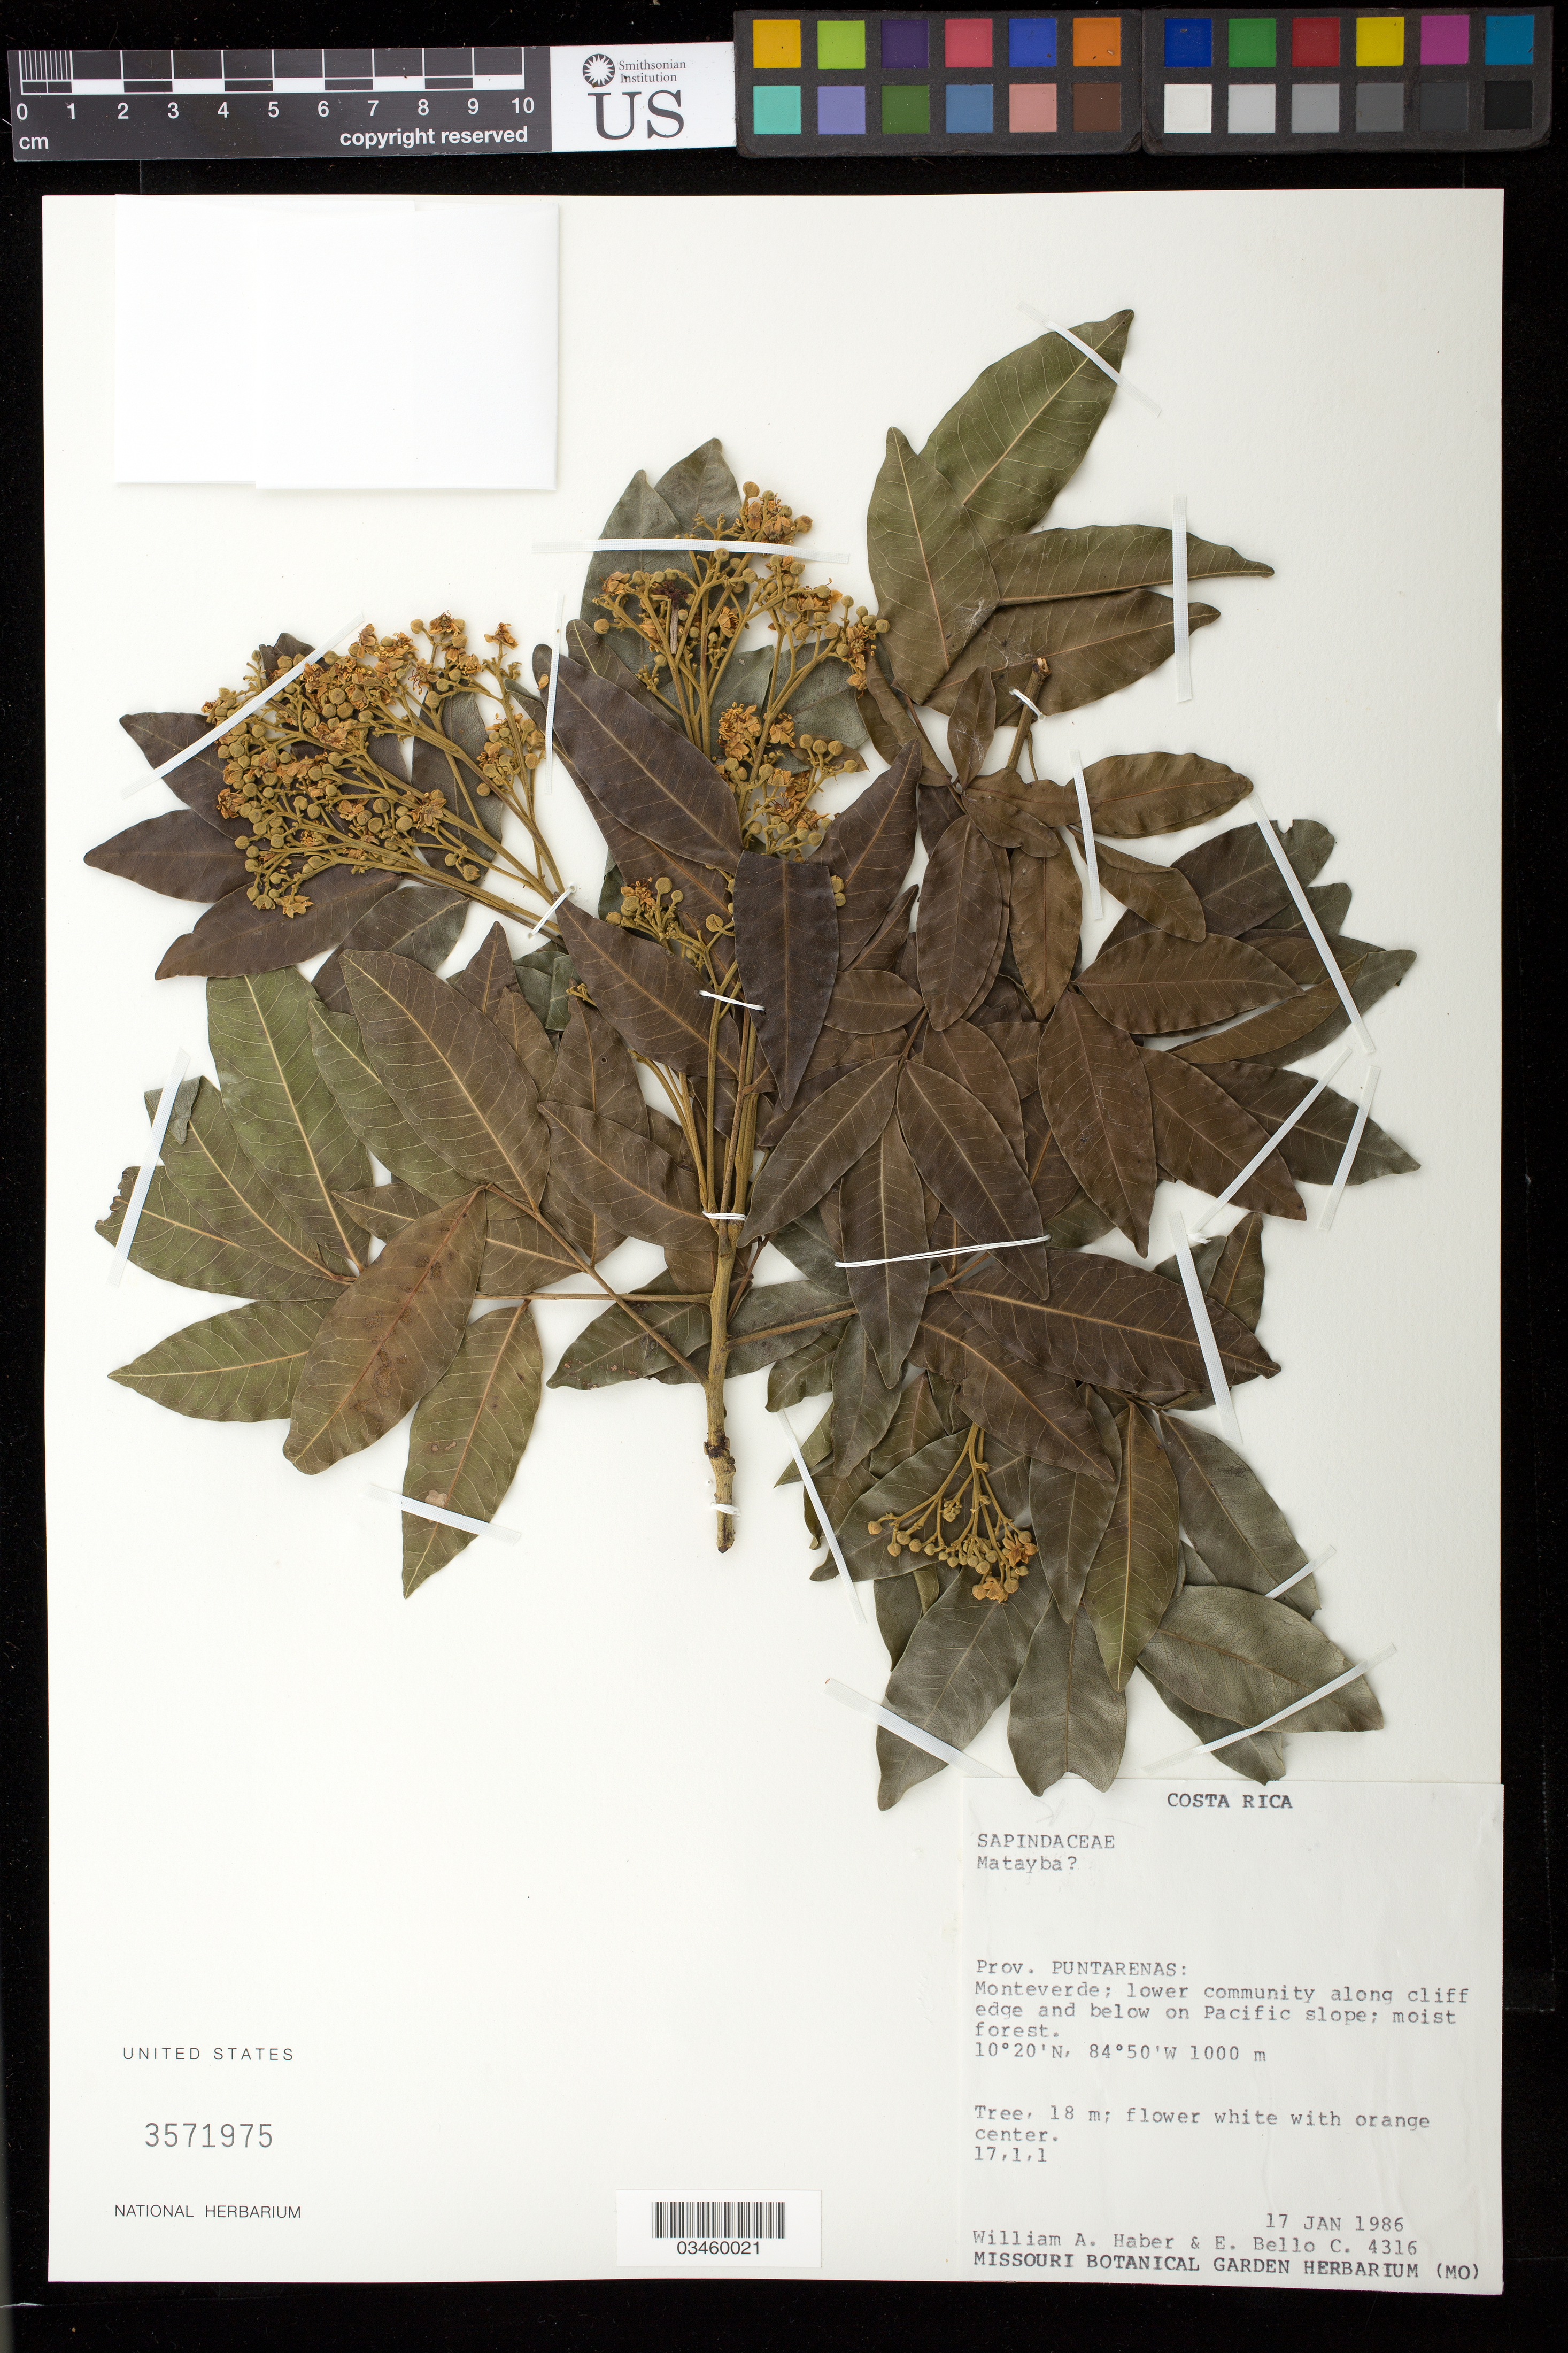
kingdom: Plantae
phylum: Tracheophyta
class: Magnoliopsida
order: Sapindales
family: Sapindaceae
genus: Exothea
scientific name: Exothea paniculata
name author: (Juss.) Radlk.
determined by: Acevedo-Rodriguez, P., (US), Smithsonian Institution - National Museum of Natural History (UNITED STATES)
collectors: W. Harber & E. Bello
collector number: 4316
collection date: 1986-01-17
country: Costa Rica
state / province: Puntarenas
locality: Monteverde; Guacimal river valley below Monteverde on Paficif slope.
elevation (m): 1000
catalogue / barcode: US 3571975